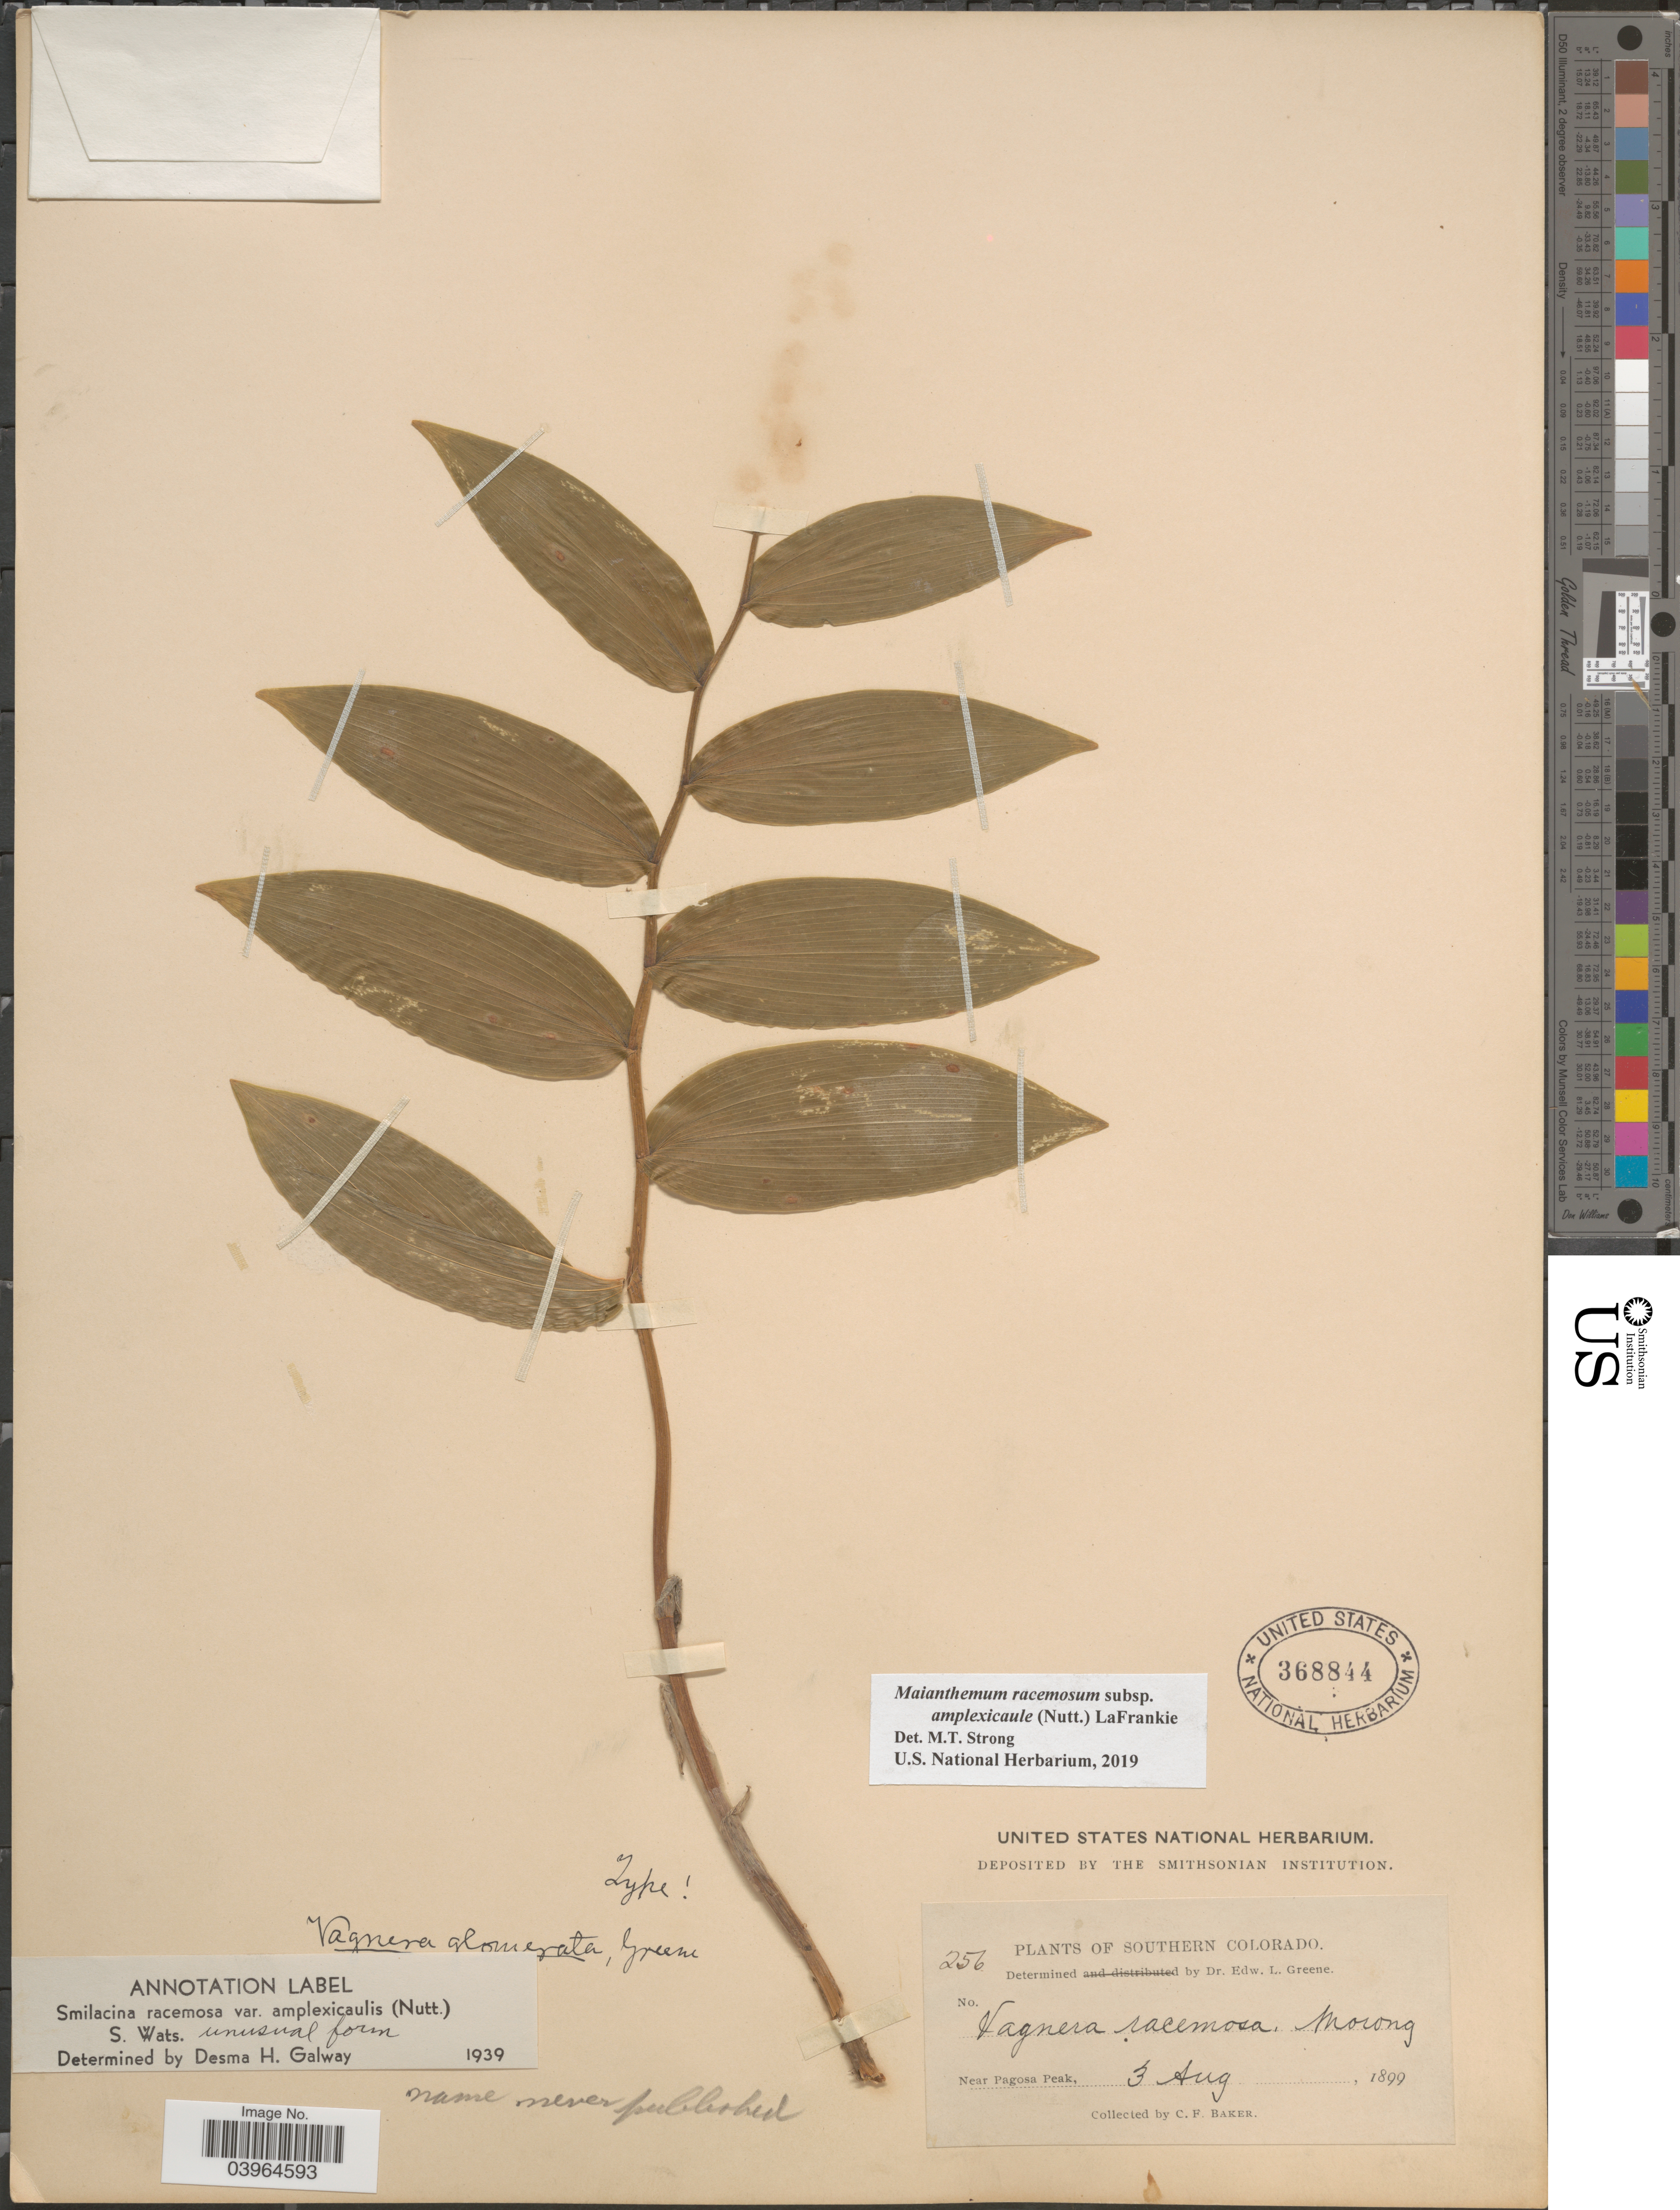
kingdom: Plantae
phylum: Tracheophyta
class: Liliopsida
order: Asparagales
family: Asparagaceae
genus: Maianthemum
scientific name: Maianthemum racemosum subsp. amplexicaule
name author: (Nutt.) LaFrankie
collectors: C. F. Baker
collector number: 256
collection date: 1899-08-03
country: United States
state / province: Colorado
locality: Southern Colorado. Near Pagosa Peak.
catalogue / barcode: US 368844